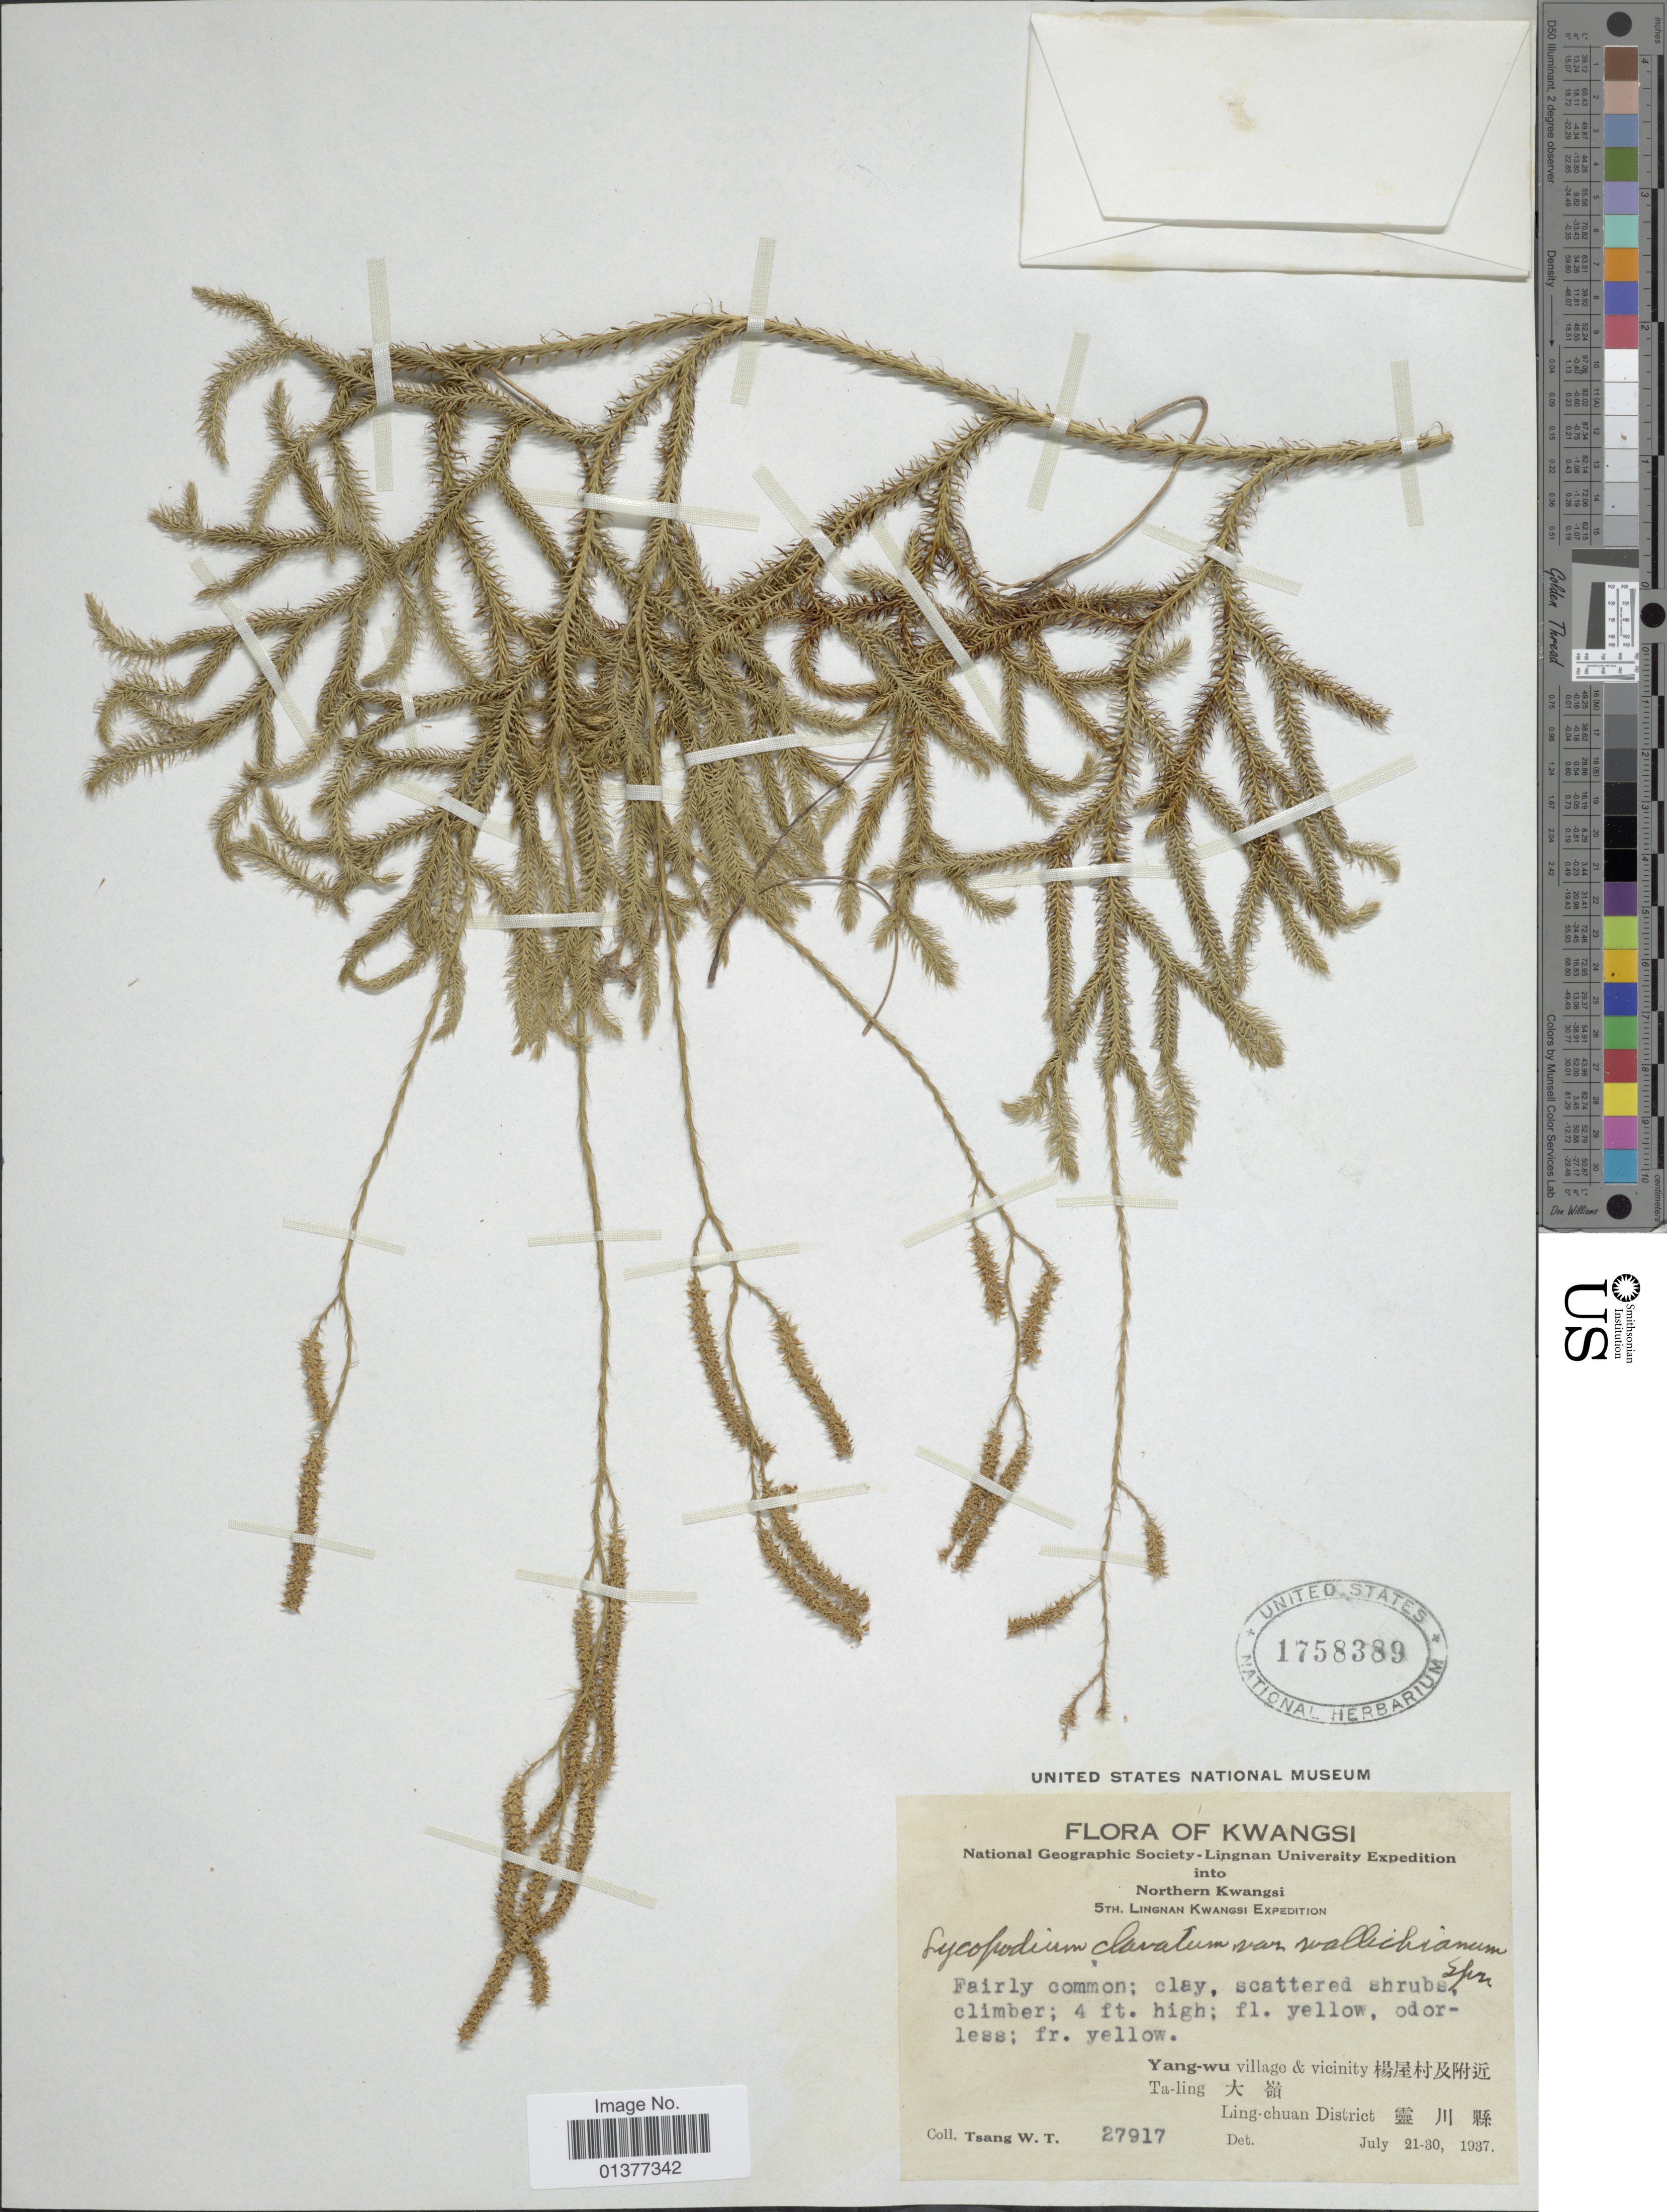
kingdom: Plantae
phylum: Tracheophyta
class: Lycopodiopsida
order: Lycopodiales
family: Lycopodiaceae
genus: Lycopodium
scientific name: Lycopodium clavatum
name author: L.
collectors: W. T. Tsang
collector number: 27917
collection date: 1937-07-21/1937-07-30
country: China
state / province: Guangxi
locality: Kwangsi, Yang-wu village & vicinity, Ta-ling, Ling-chuan District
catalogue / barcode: US 1758389